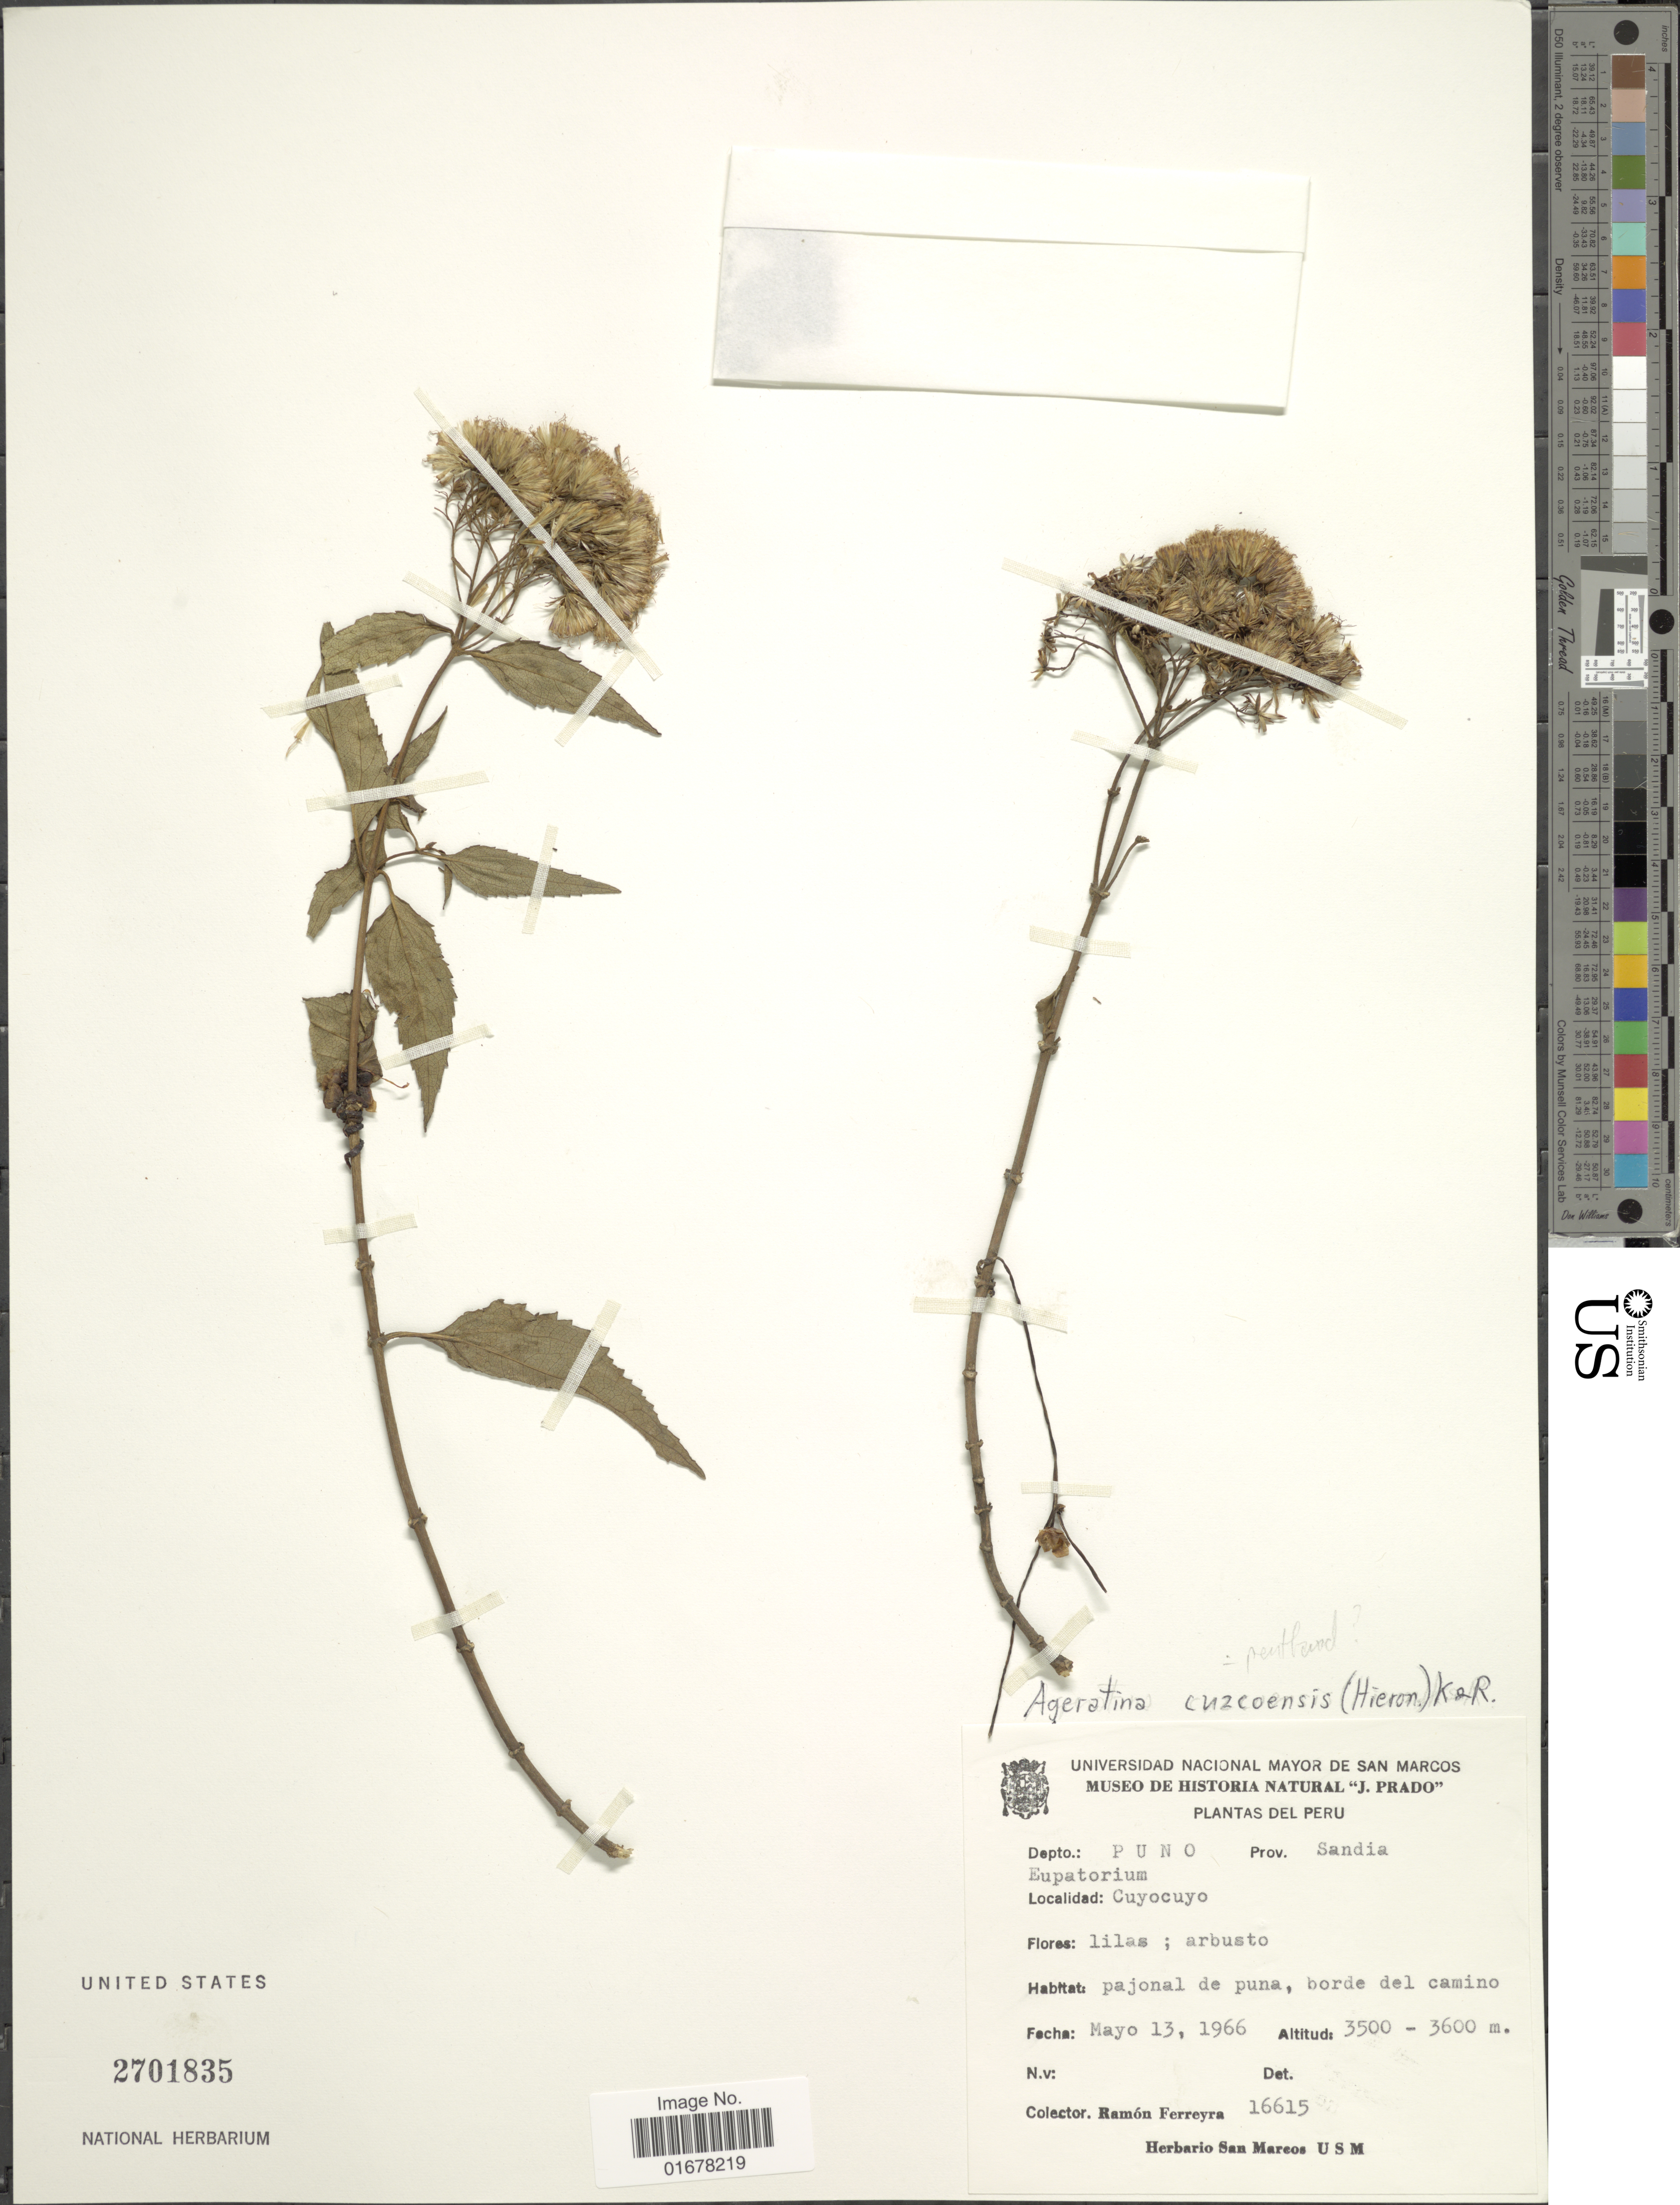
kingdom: Plantae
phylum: Tracheophyta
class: Magnoliopsida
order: Asterales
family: Asteraceae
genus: Ageratina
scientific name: Ageratina cuzcoensis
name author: (Hieron.) R.M. King & H. Rob.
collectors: R. A. Ferreyra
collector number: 16615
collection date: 1966-05-13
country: Peru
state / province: Puno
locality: Depto.: Puno, Prov.: Sandia, Cuuyocuyo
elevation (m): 3500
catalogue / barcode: US 2701835